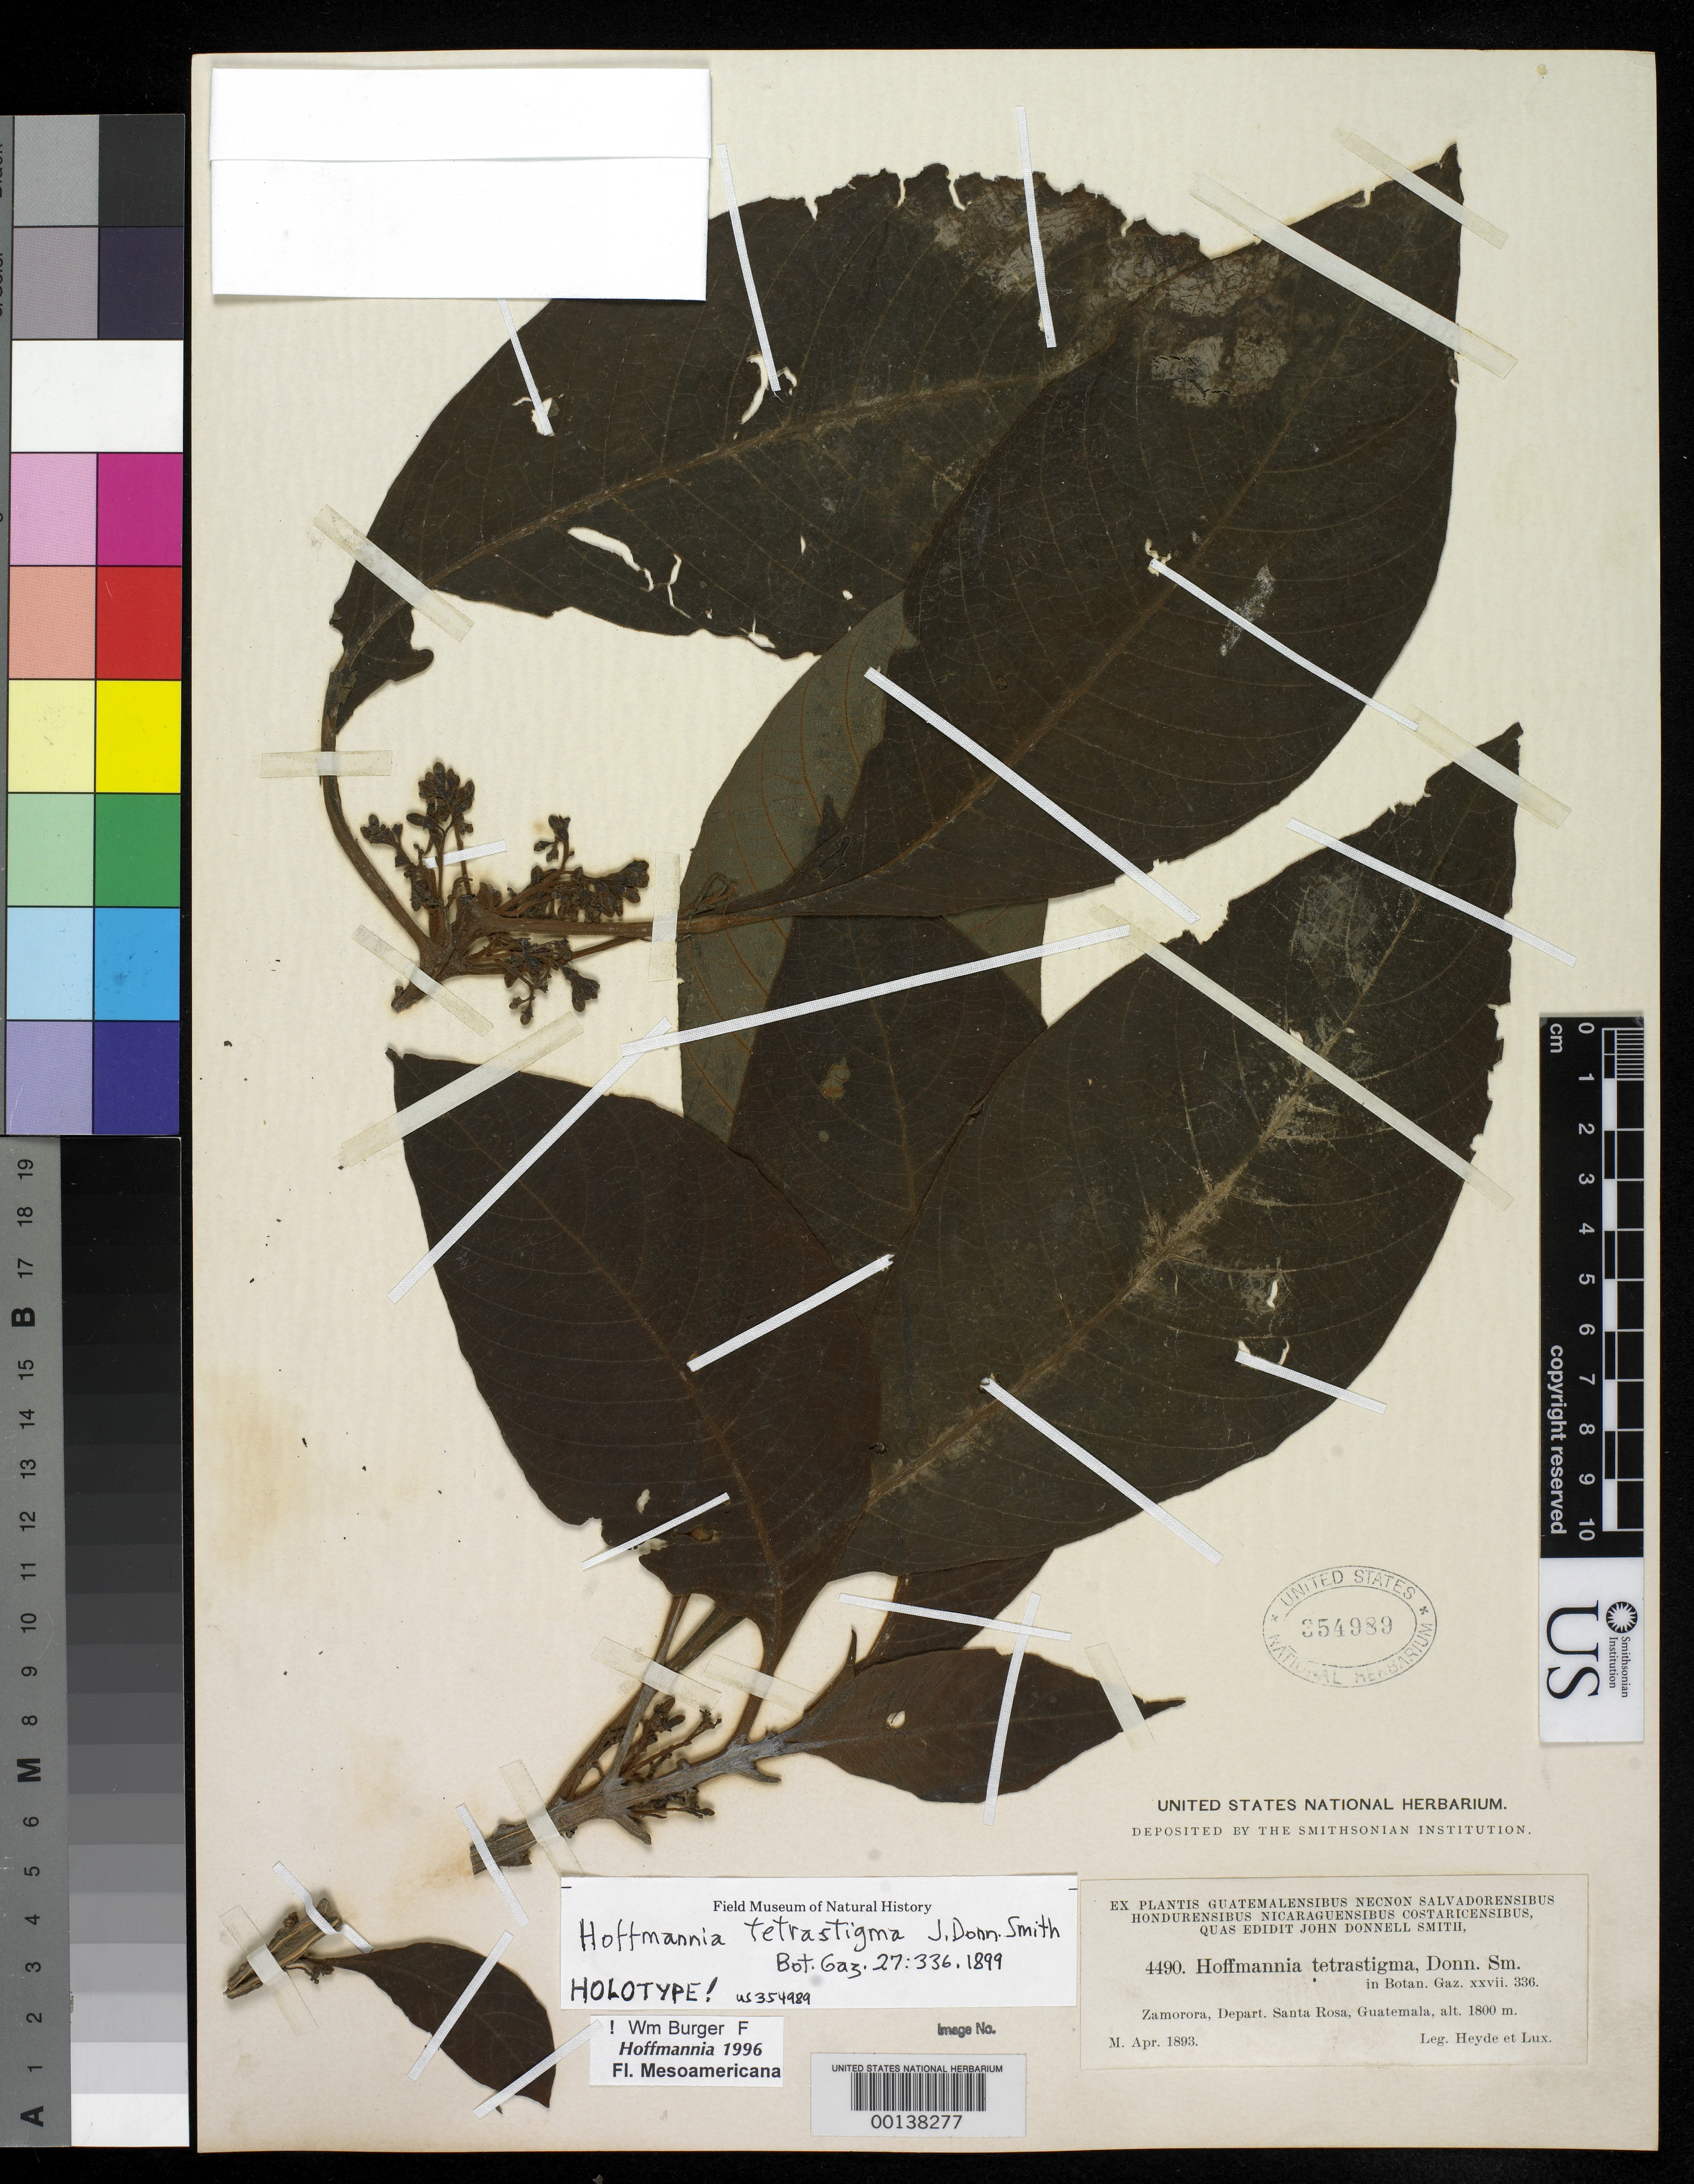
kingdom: Plantae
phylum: Tracheophyta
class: Magnoliopsida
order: Gentianales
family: Rubiaceae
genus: Hoffmannia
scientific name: Hoffmannia tetrastigma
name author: Donn. Sm.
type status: Type Collection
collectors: E. T. Heyde & E. Lux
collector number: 4490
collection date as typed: Apr 1893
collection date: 1893-04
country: Guatemala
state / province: Santa Rosa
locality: Near Zamorora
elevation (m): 1800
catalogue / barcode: US 354989